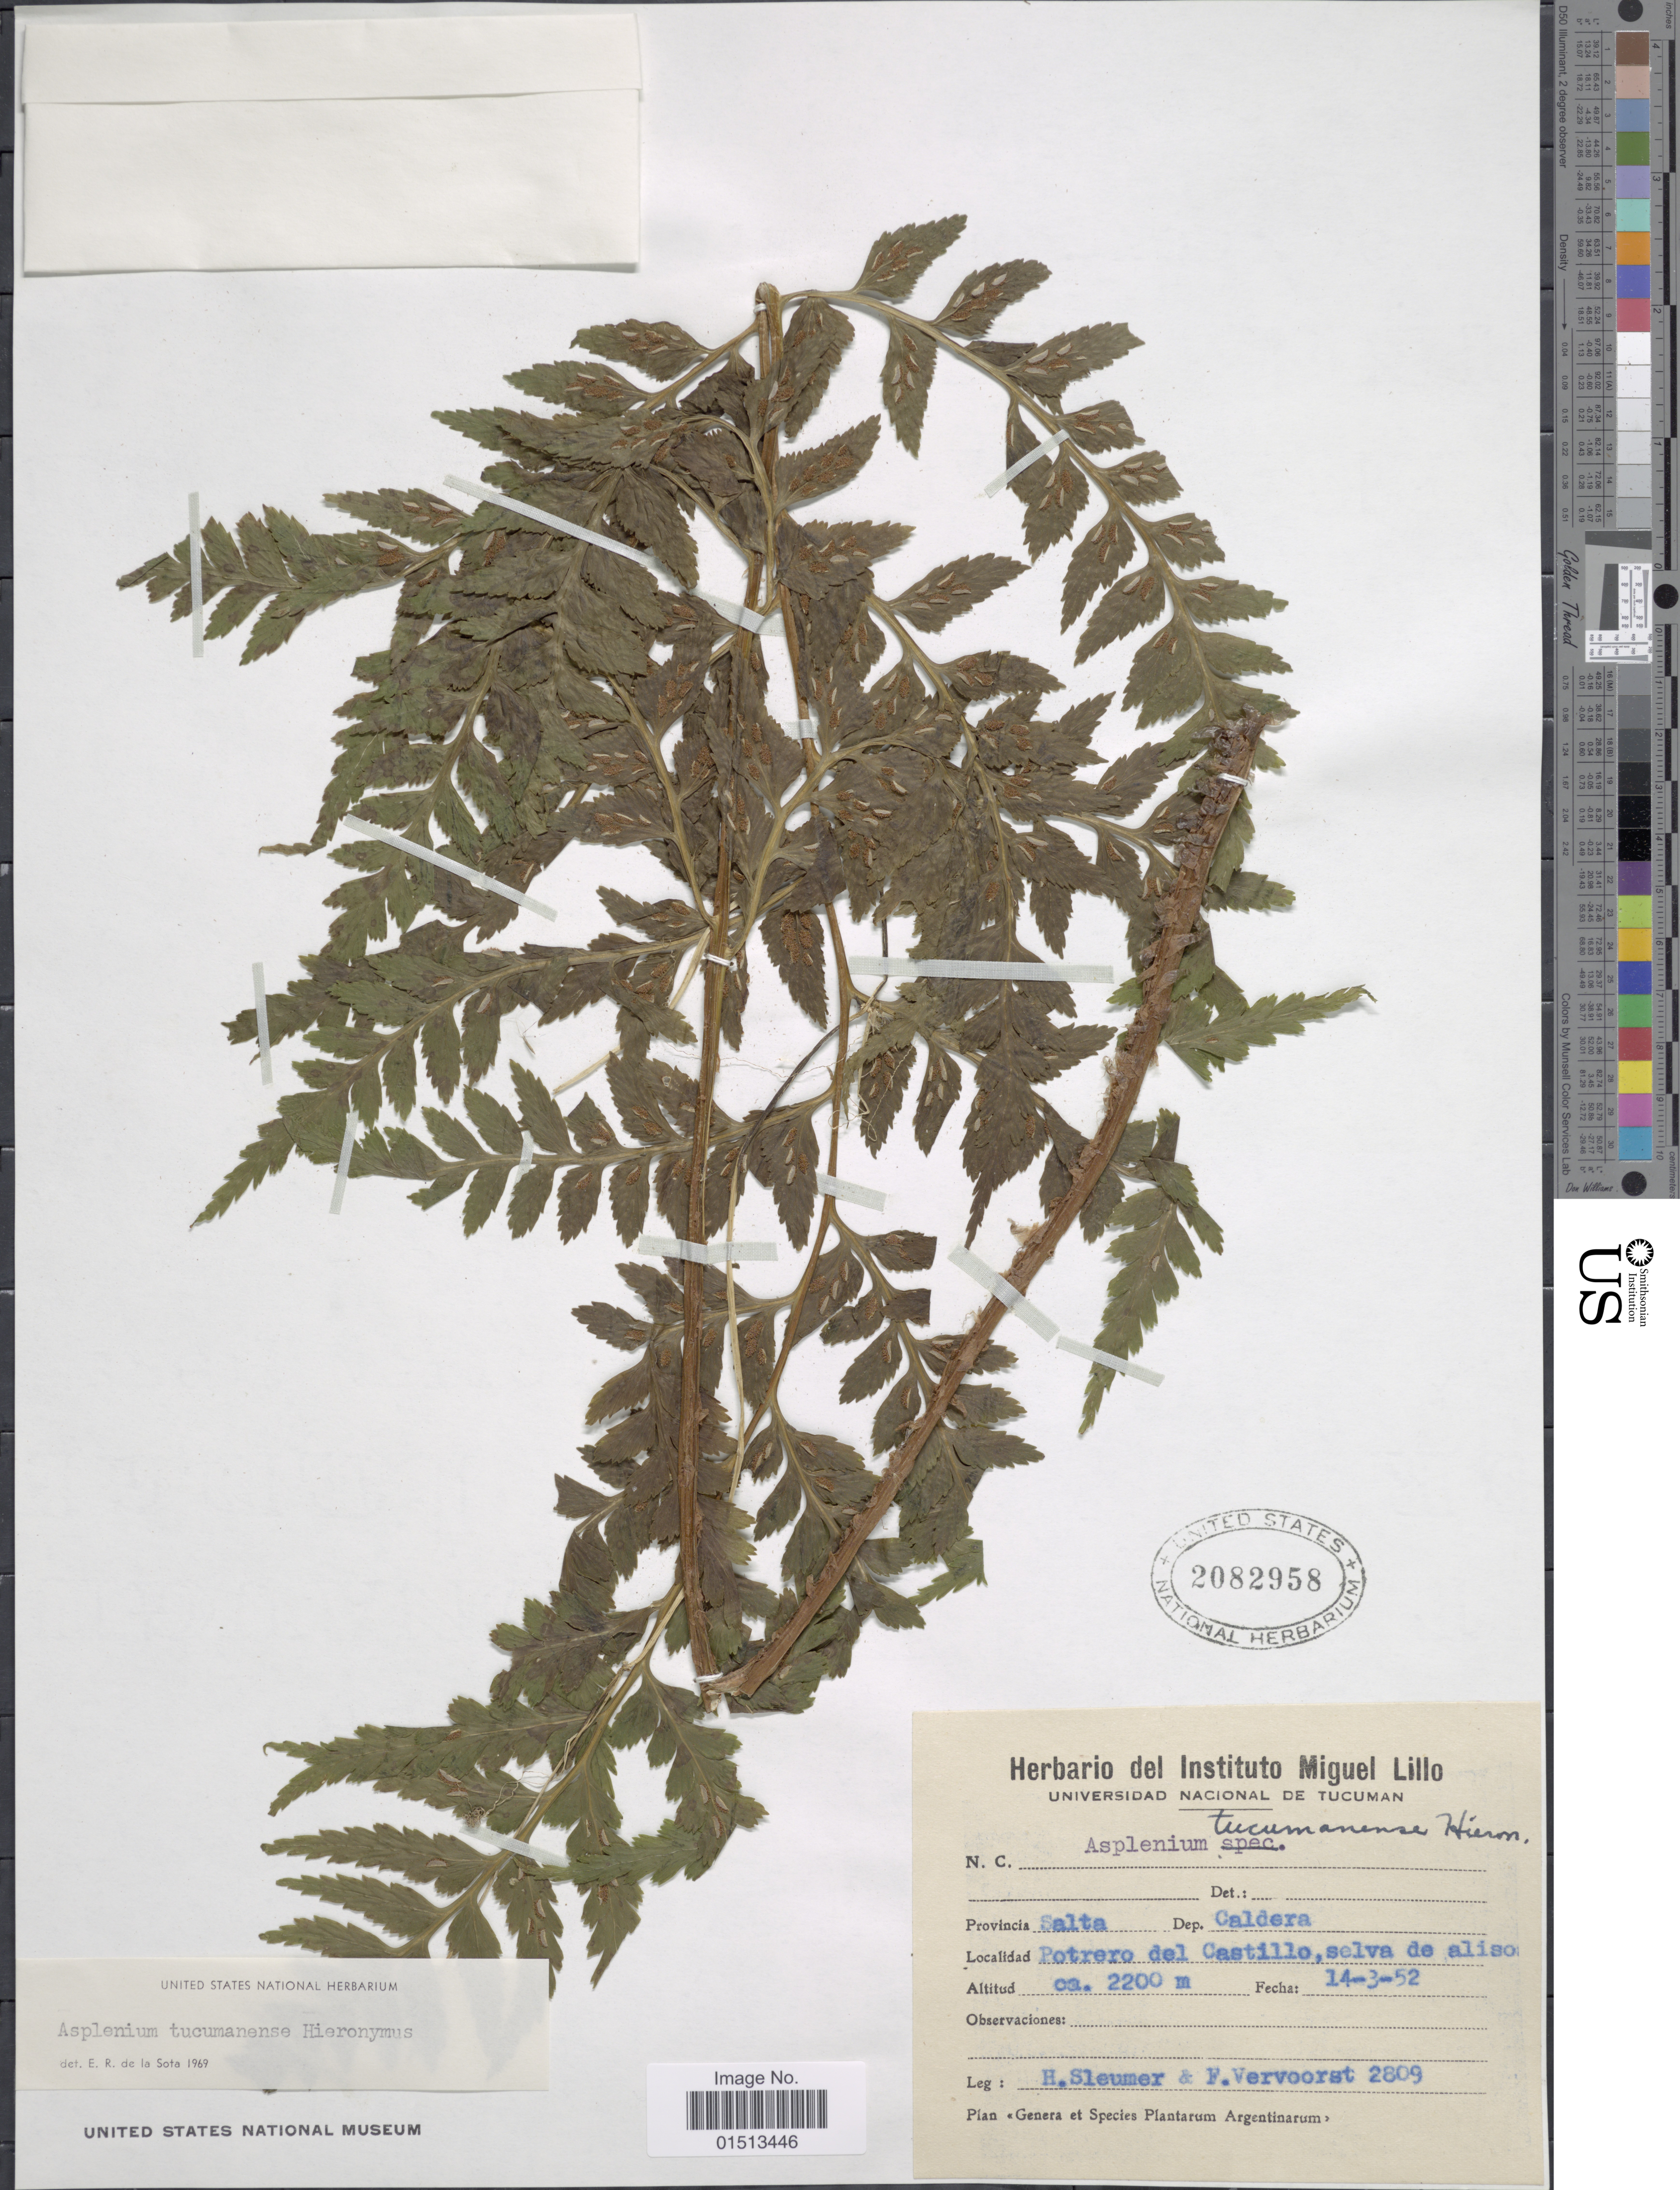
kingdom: Plantae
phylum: Tracheophyta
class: Polypodiopsida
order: Polypodiales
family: Aspleniaceae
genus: Asplenium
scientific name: Asplenium tucumanense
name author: Hieron.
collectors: H. O. Sleumer & F. Vervoorst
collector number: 2809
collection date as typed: Transcribed d/m/y: 14/3/52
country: Argentina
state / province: Salta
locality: Dep. Caldera, Potrero del Castillo.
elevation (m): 2200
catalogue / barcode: US 2082958